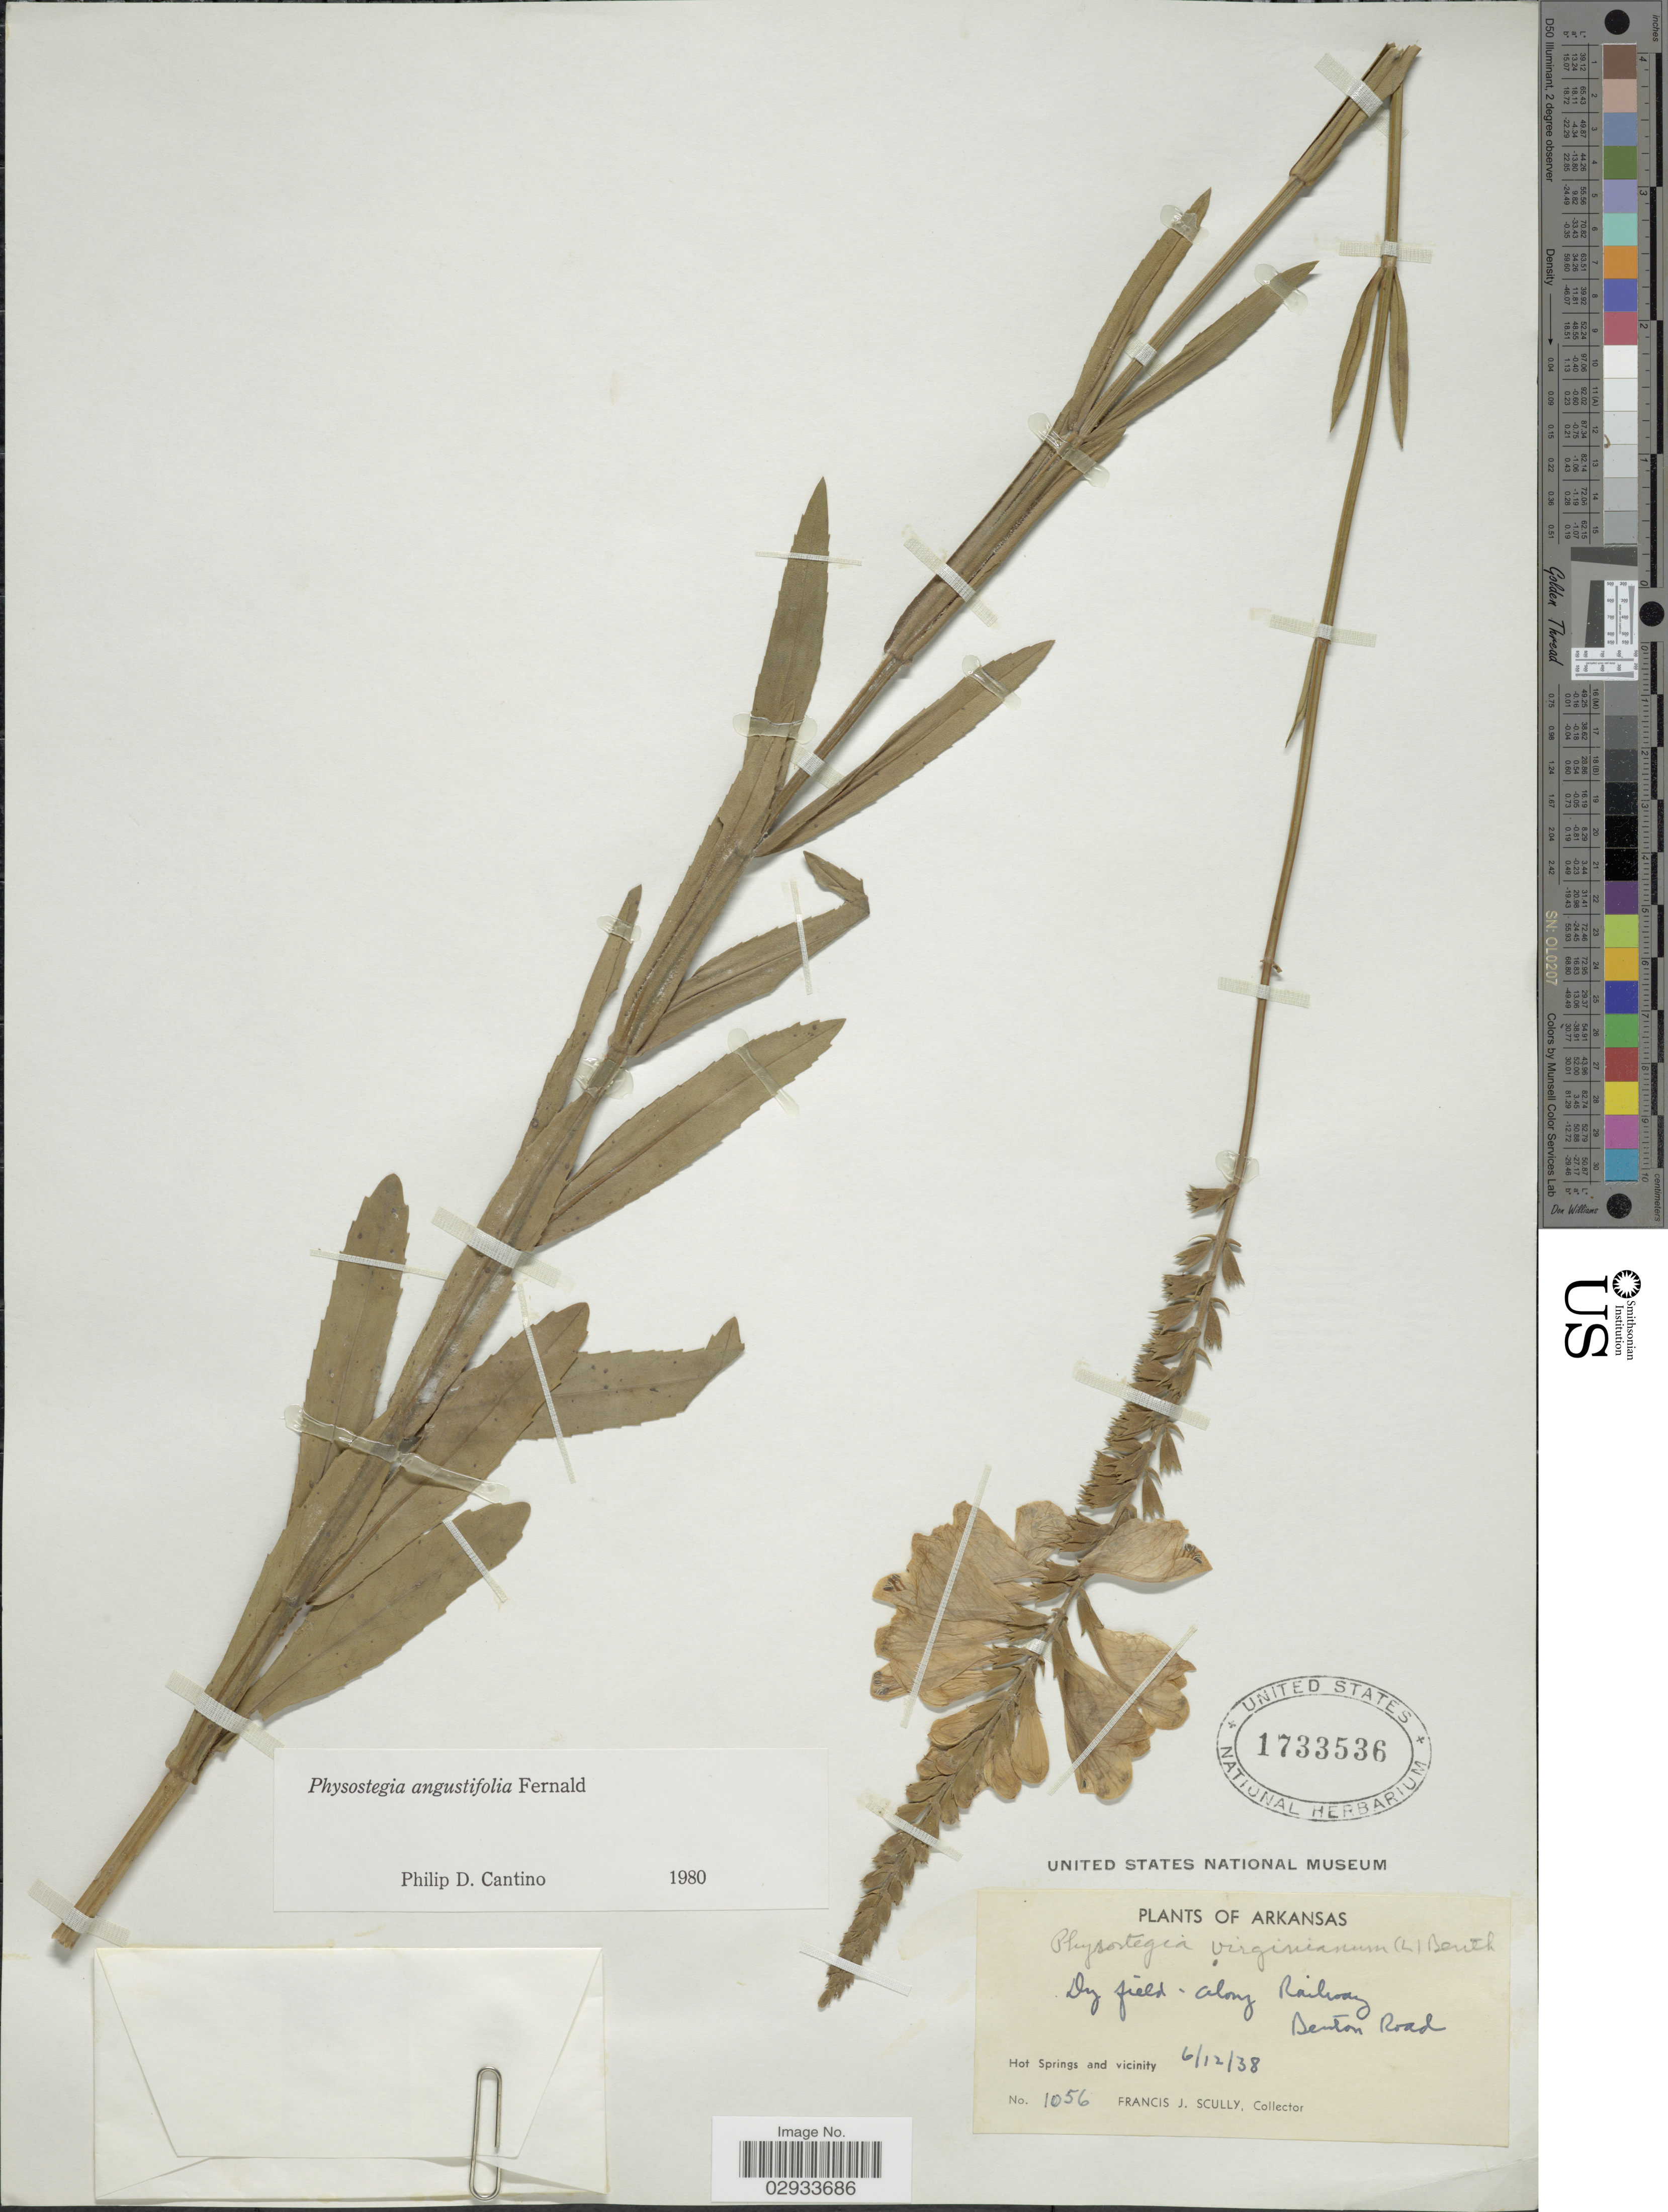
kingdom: Plantae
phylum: Tracheophyta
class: Magnoliopsida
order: Lamiales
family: Lamiaceae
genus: Physostegia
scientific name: Physostegia angustifolia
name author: Fernald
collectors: F. J. Scully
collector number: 1056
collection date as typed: Transcribed d/m/y: 12/6/38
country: United States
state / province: Arkansas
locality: Hot Springs and vicinity.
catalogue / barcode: US 1733536